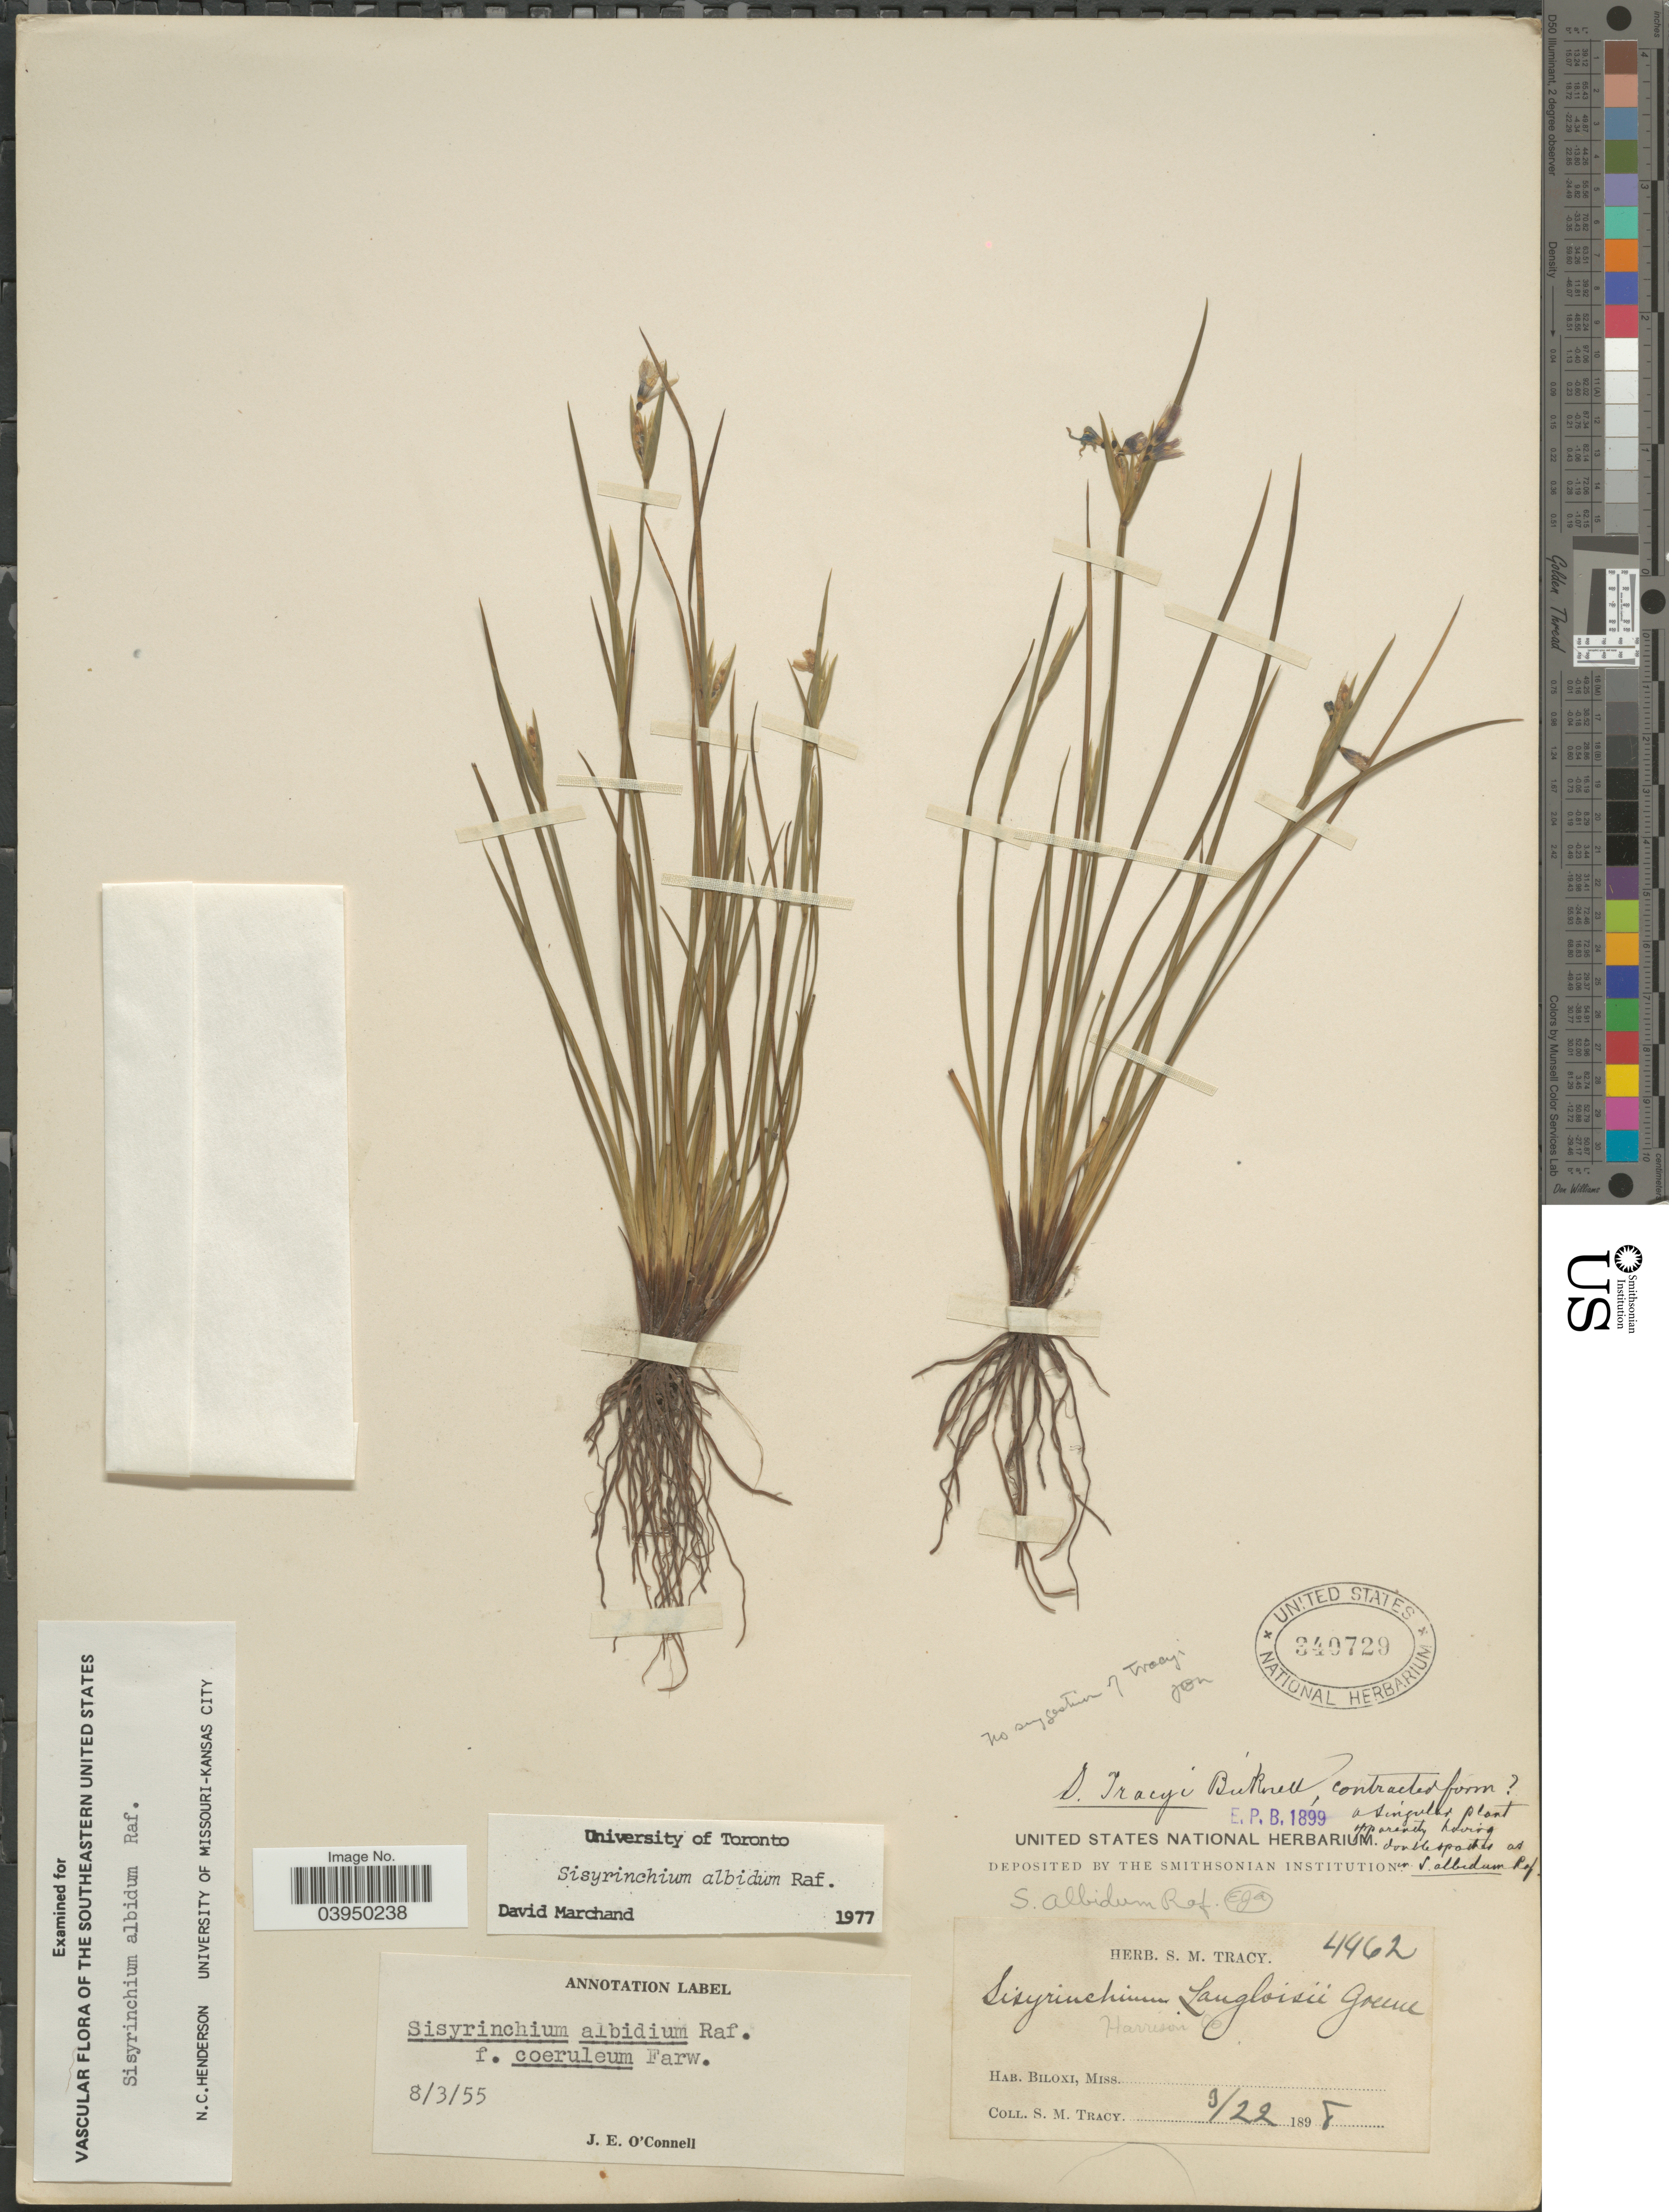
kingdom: Plantae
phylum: Tracheophyta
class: Liliopsida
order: Asparagales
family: Iridaceae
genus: Sisyrinchium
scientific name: Sisyrinchium albidum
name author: Raf.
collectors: S. M. Tracy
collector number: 4462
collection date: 1898-03-22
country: United States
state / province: Mississippi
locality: Harrison Co. Biloxi.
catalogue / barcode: US 340729